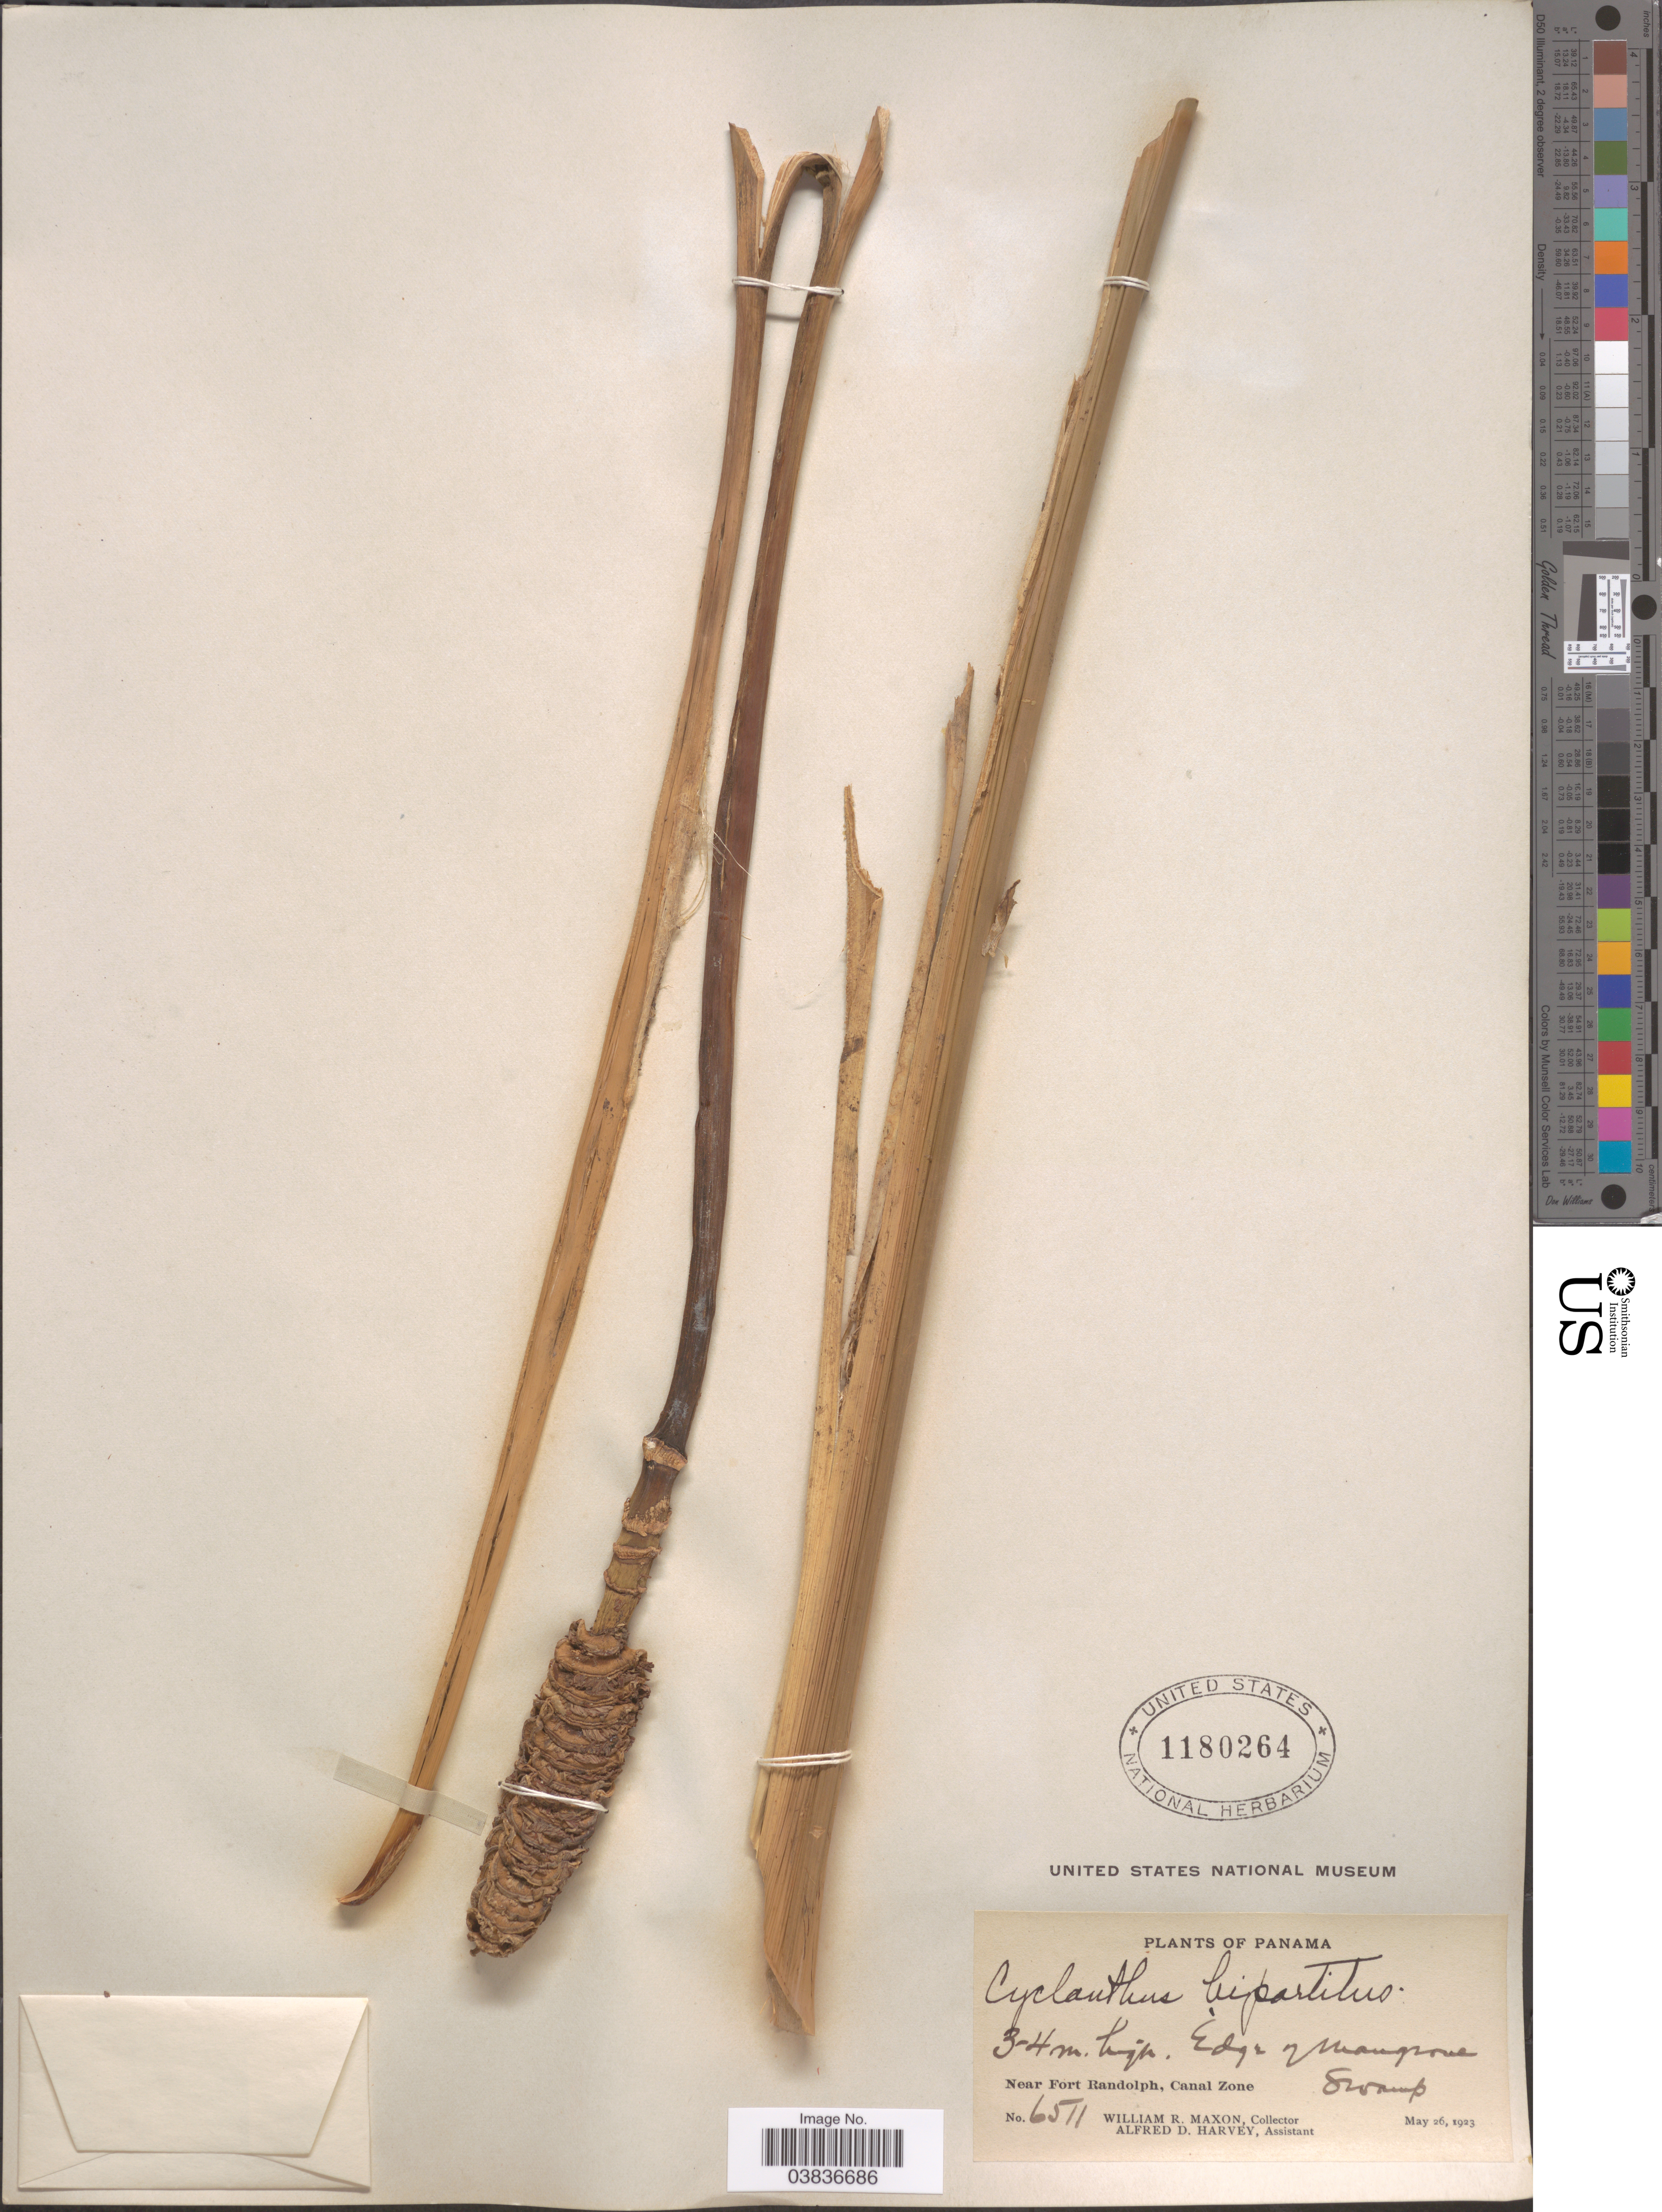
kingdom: Plantae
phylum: Tracheophyta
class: Liliopsida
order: Pandanales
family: Cyclanthaceae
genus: Cyclanthus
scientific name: Cyclanthus bipartitus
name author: Poit. ex A. Rich.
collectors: W. R. Maxon & A. D. Harvey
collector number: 6511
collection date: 1923-05-26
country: Panama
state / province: Colón / Panamá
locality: Near Fort Randolph, Canal Zone.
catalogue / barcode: US 1180264